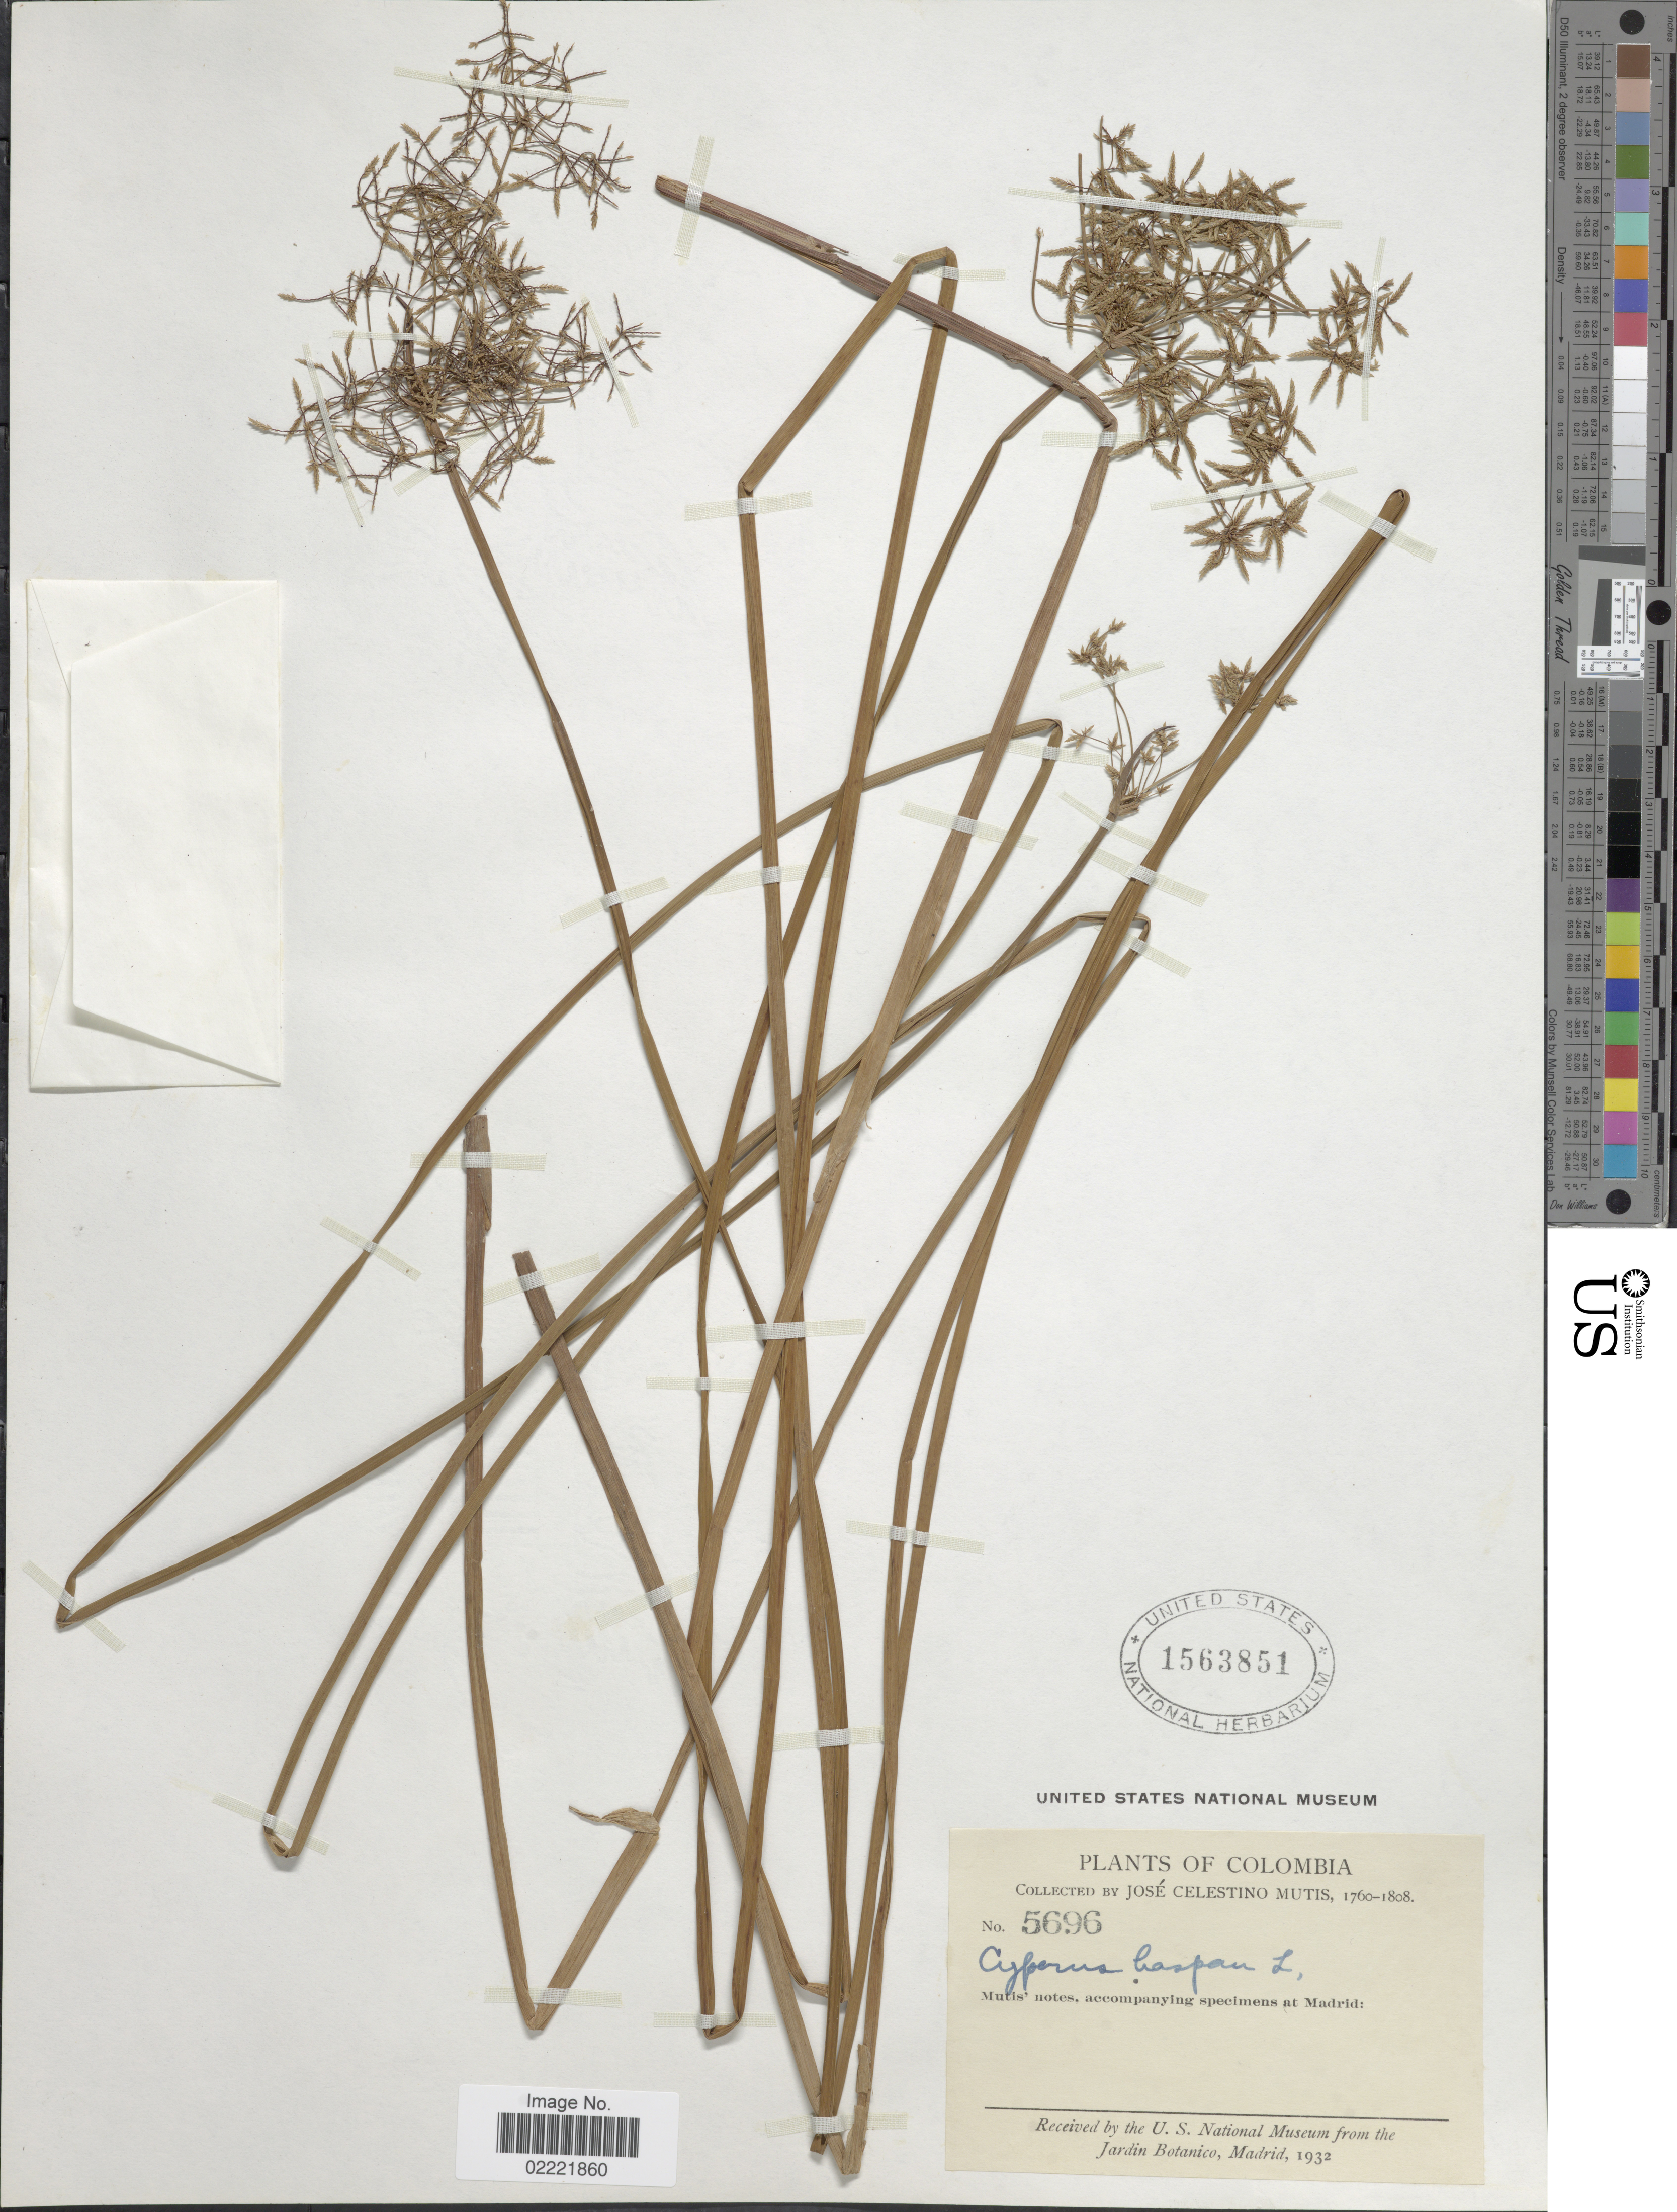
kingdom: Plantae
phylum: Tracheophyta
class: Liliopsida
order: Poales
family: Cyperaceae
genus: Cyperus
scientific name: Cyperus haspan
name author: L.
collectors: J. C. B. Mutis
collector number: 5696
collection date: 1760/1808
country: Colombia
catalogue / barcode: US 1563851